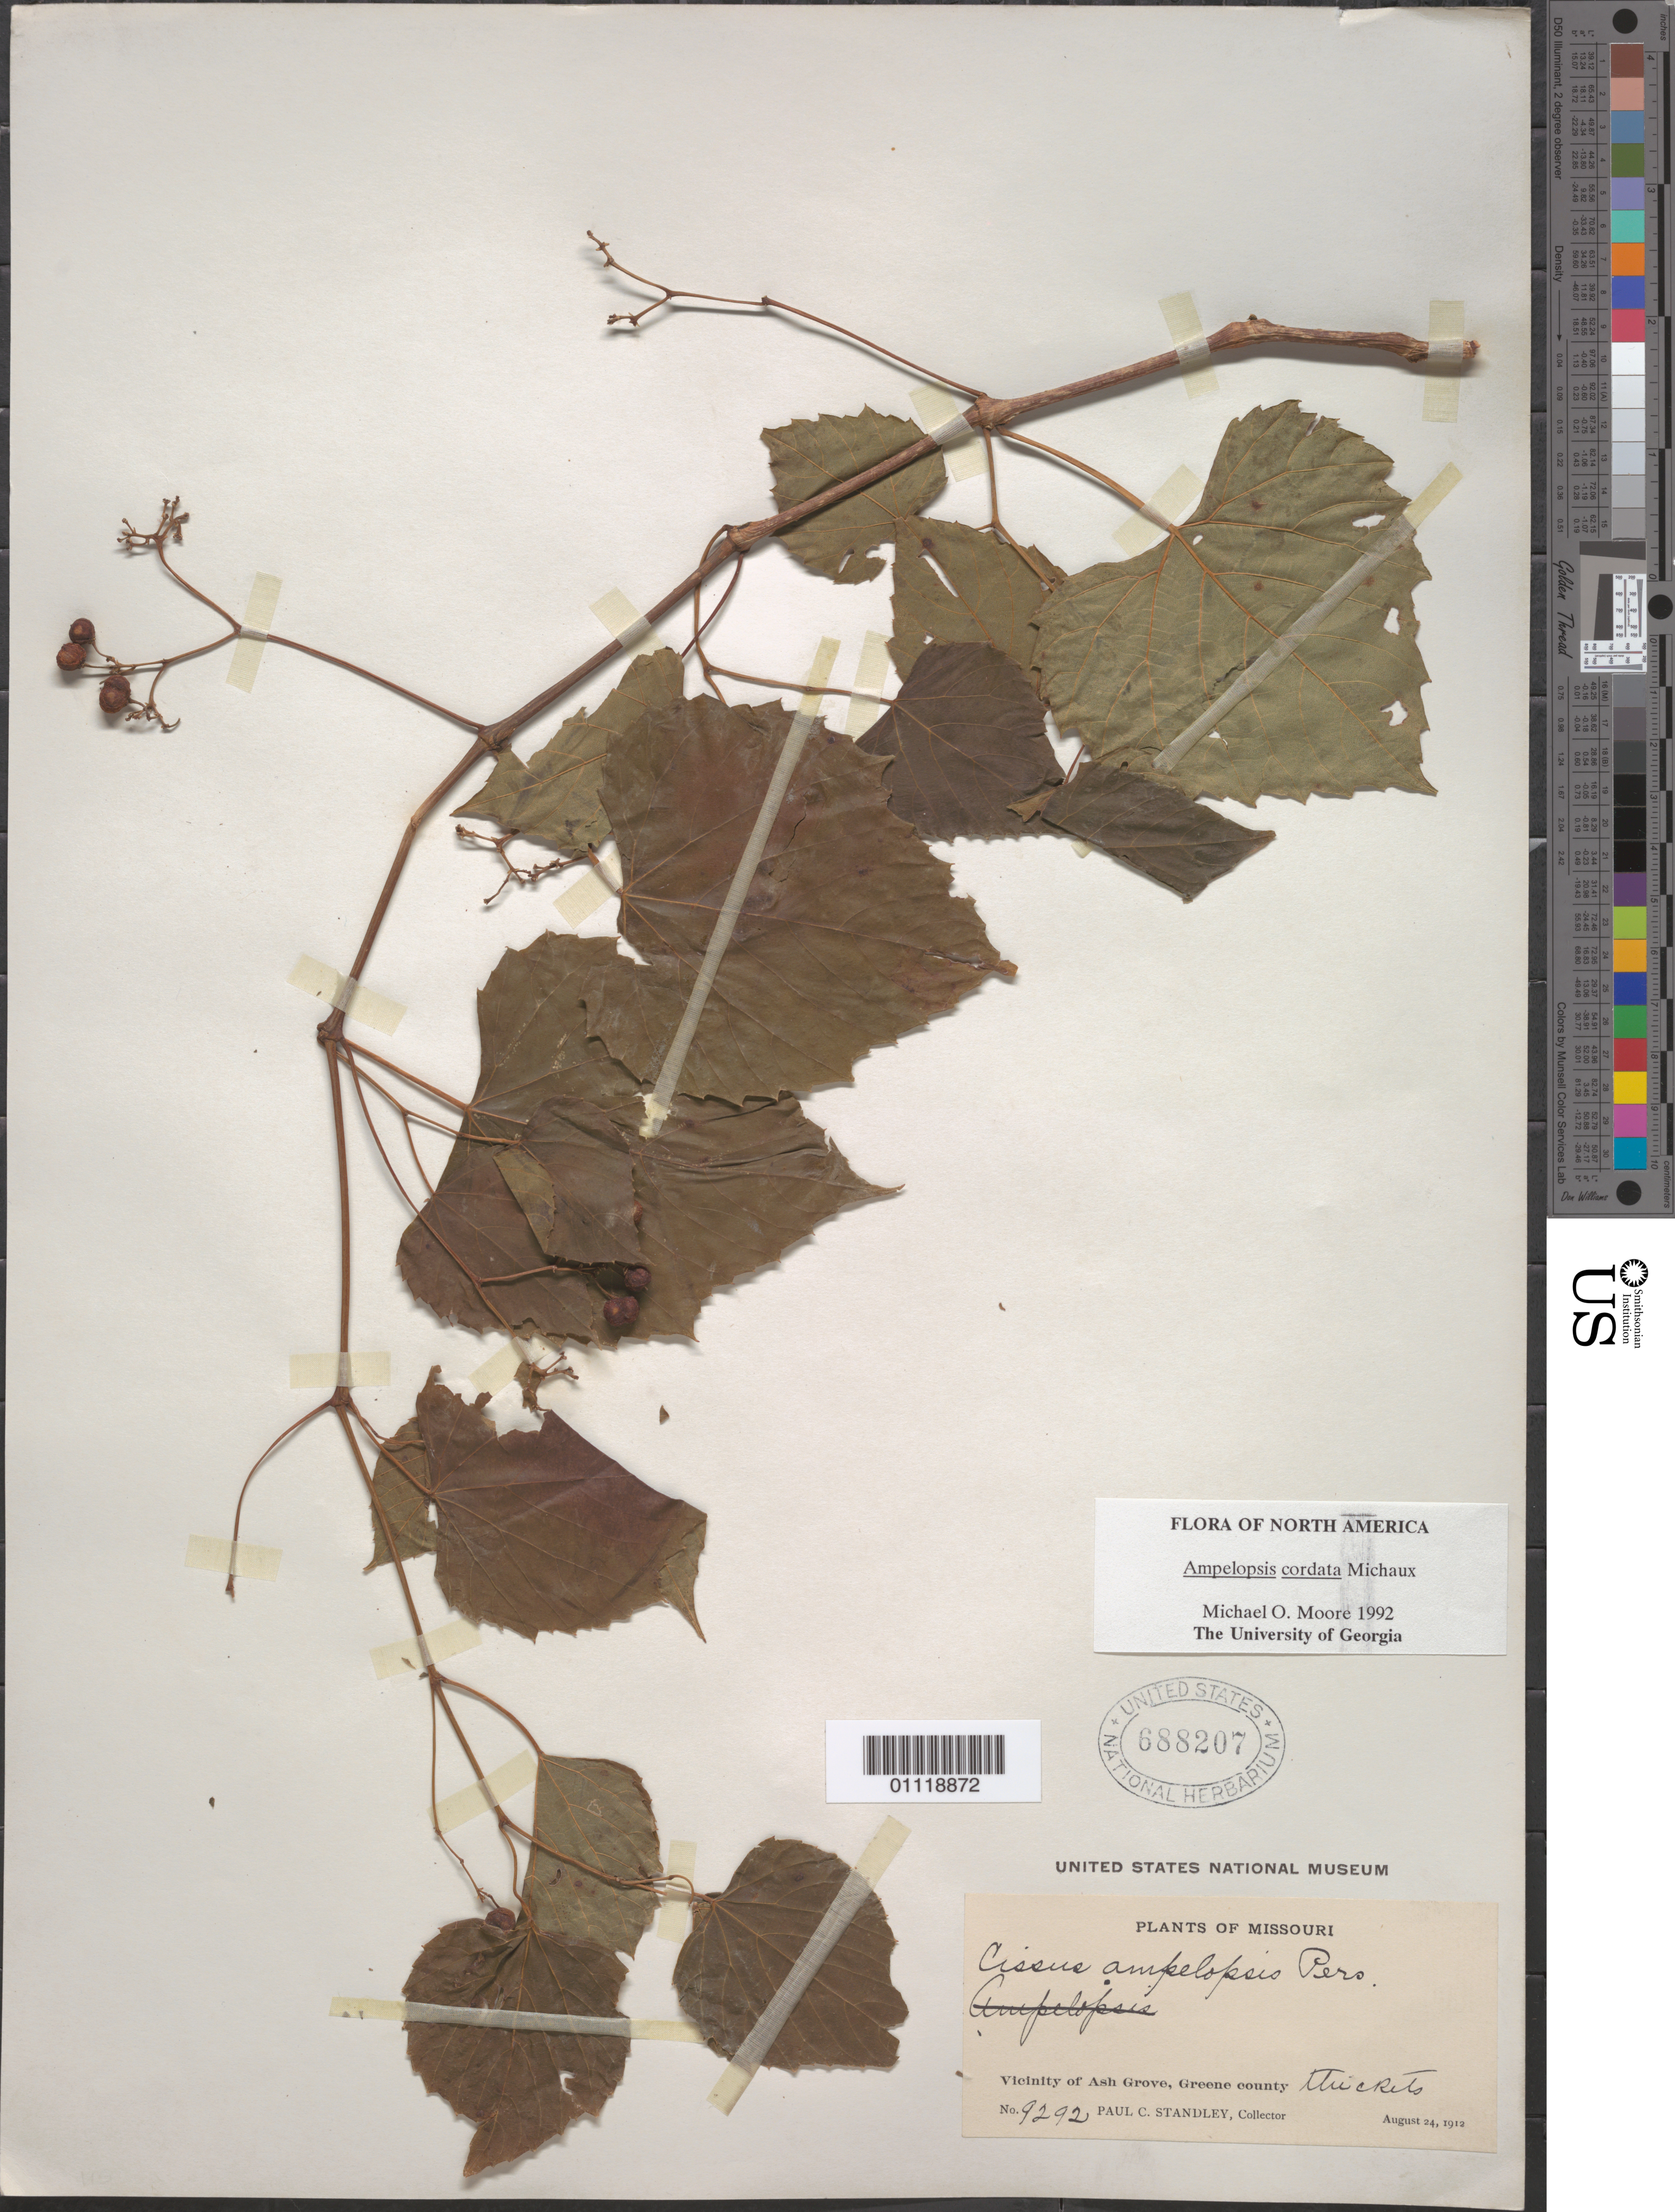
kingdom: Plantae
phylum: Tracheophyta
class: Magnoliopsida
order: Vitales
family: Vitaceae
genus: Ampelopsis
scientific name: Ampelopsis cordata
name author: Michx.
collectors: P. C. Standley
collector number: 9292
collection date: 1912-08-24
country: United States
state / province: Missouri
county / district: Greene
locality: Vicinity of Ash Grove.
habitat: Thickets.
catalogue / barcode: US 688207